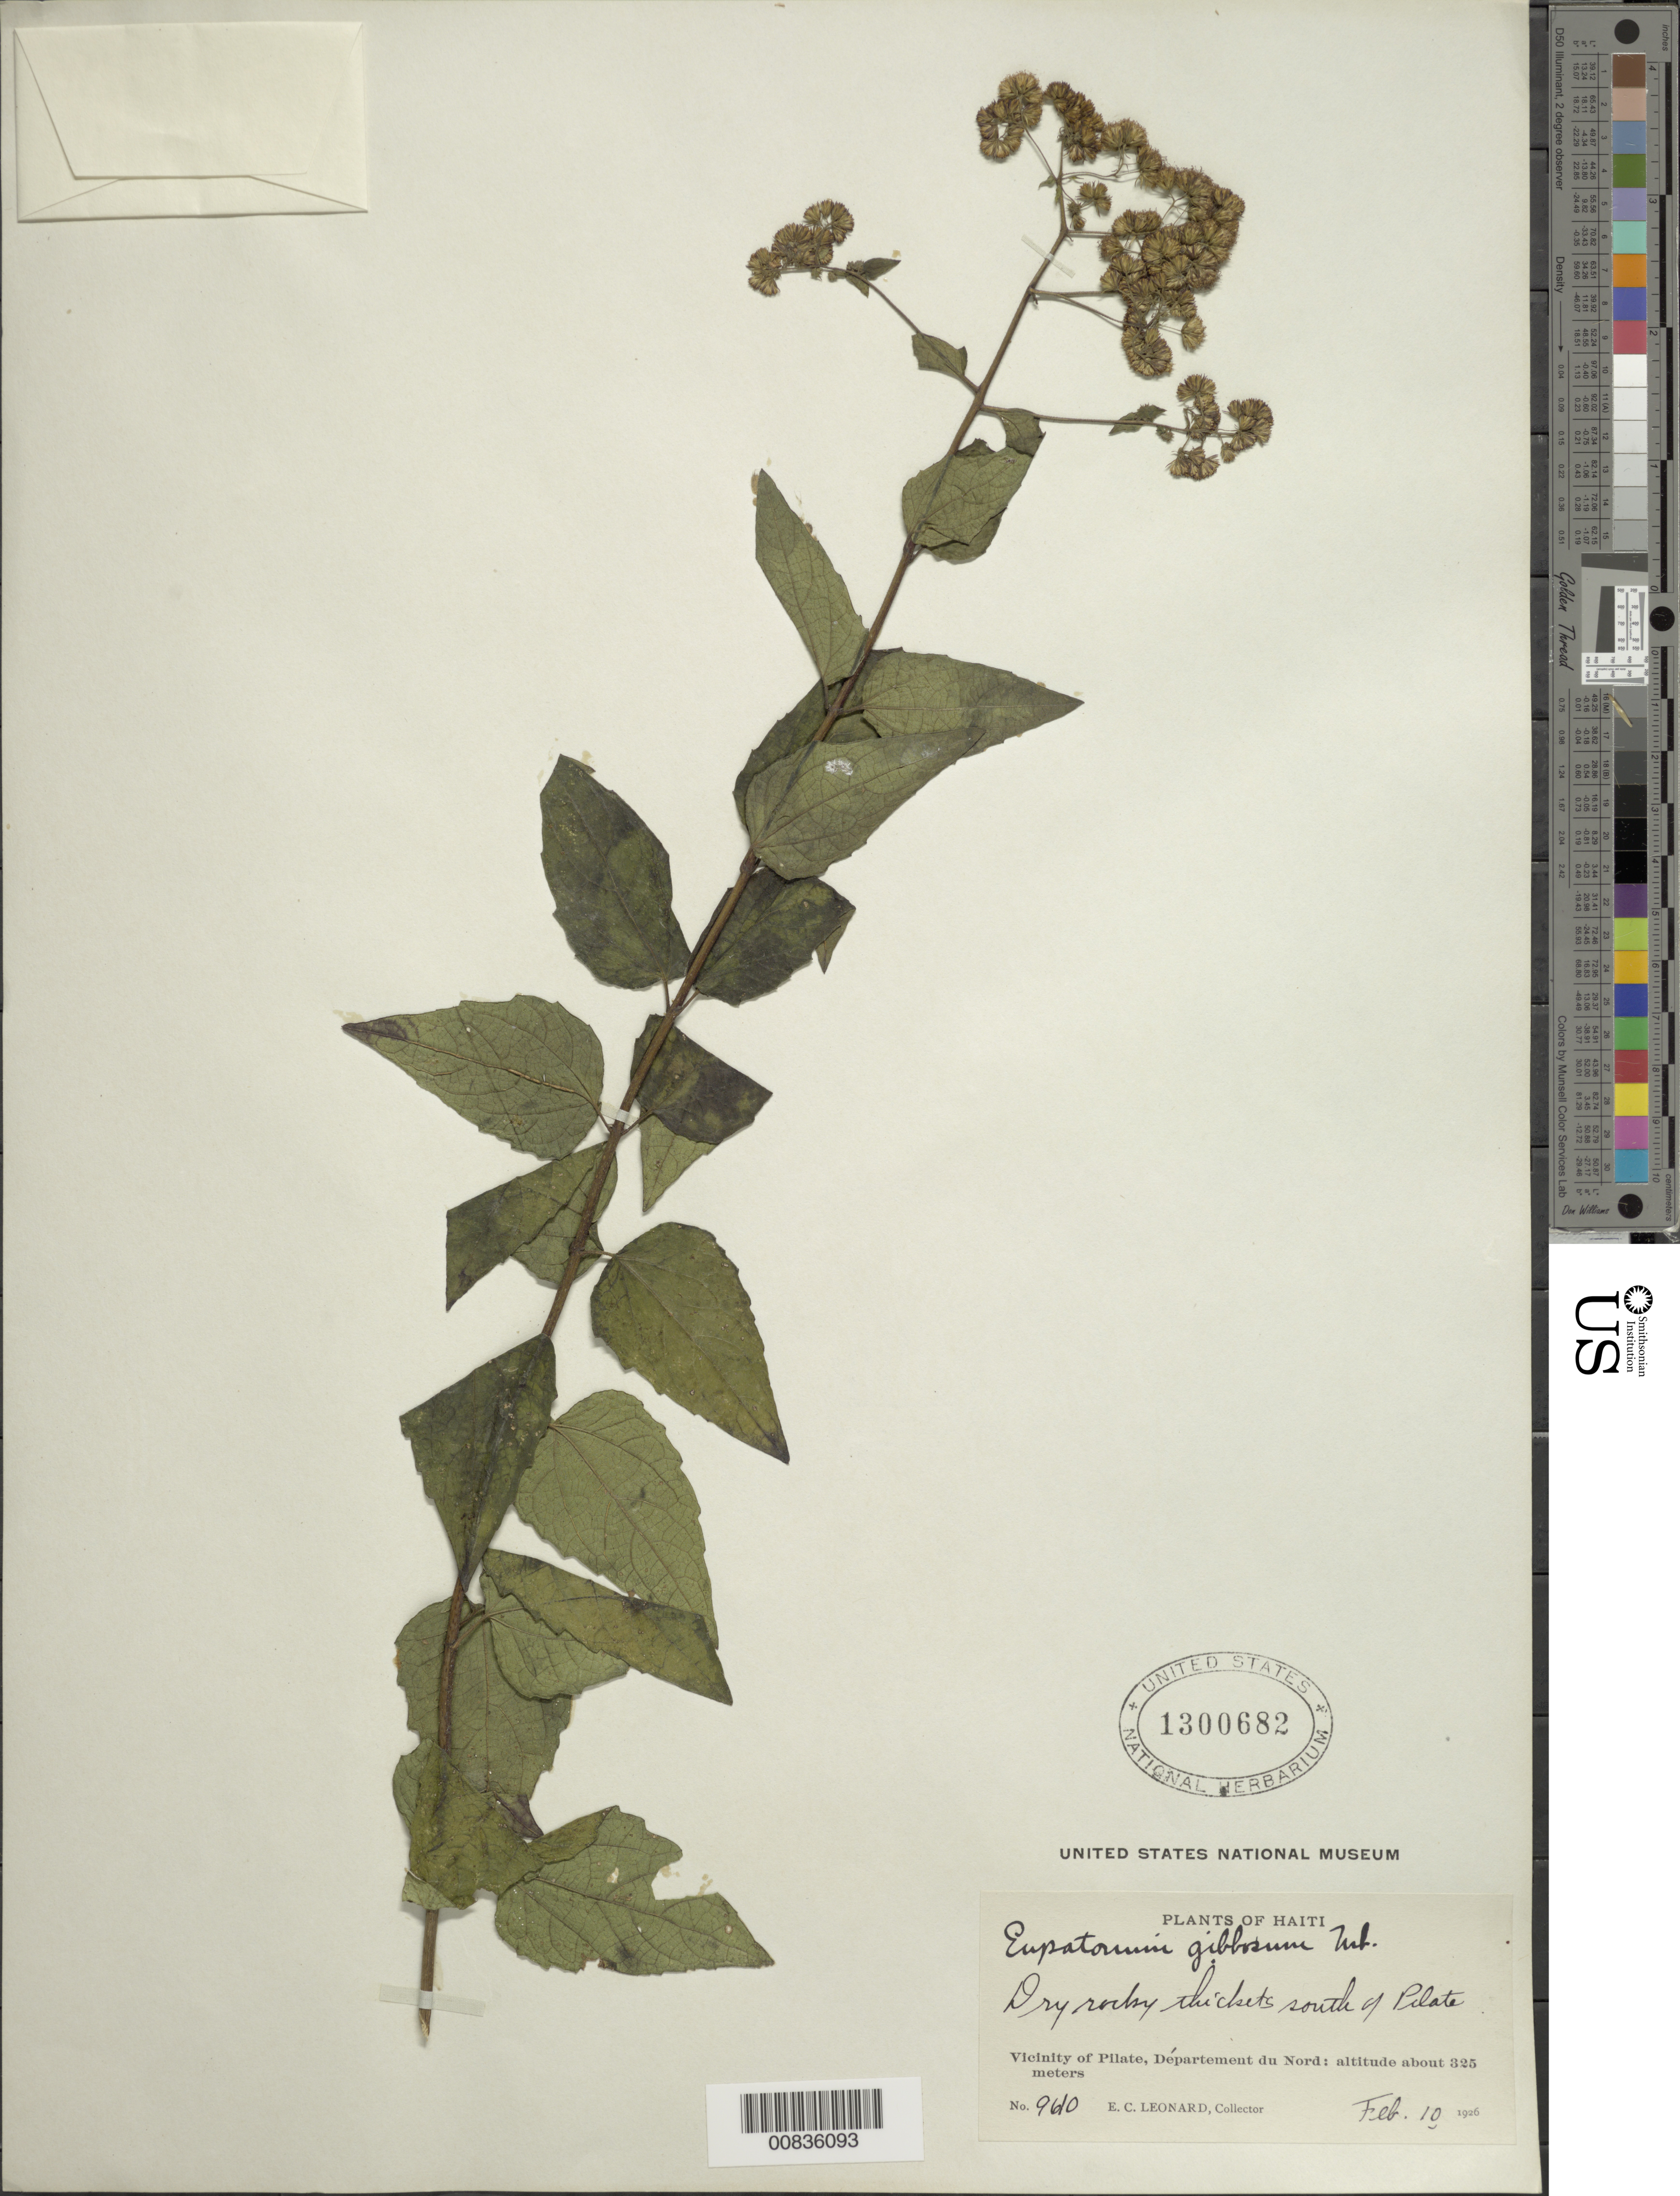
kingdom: Plantae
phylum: Tracheophyta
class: Magnoliopsida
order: Asterales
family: Asteraceae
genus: Koanophyllon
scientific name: Koanophyllon gibbosum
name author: (Urb.) R.M. King & H. Rob.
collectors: E. C. Leonard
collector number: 9610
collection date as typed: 10 Feb 1926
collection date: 1926-02-10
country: Haiti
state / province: Nord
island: Hispaniola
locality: Vicinity of Plaisance, south of Pilate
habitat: Dry rocky thickets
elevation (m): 325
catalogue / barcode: US 1300682